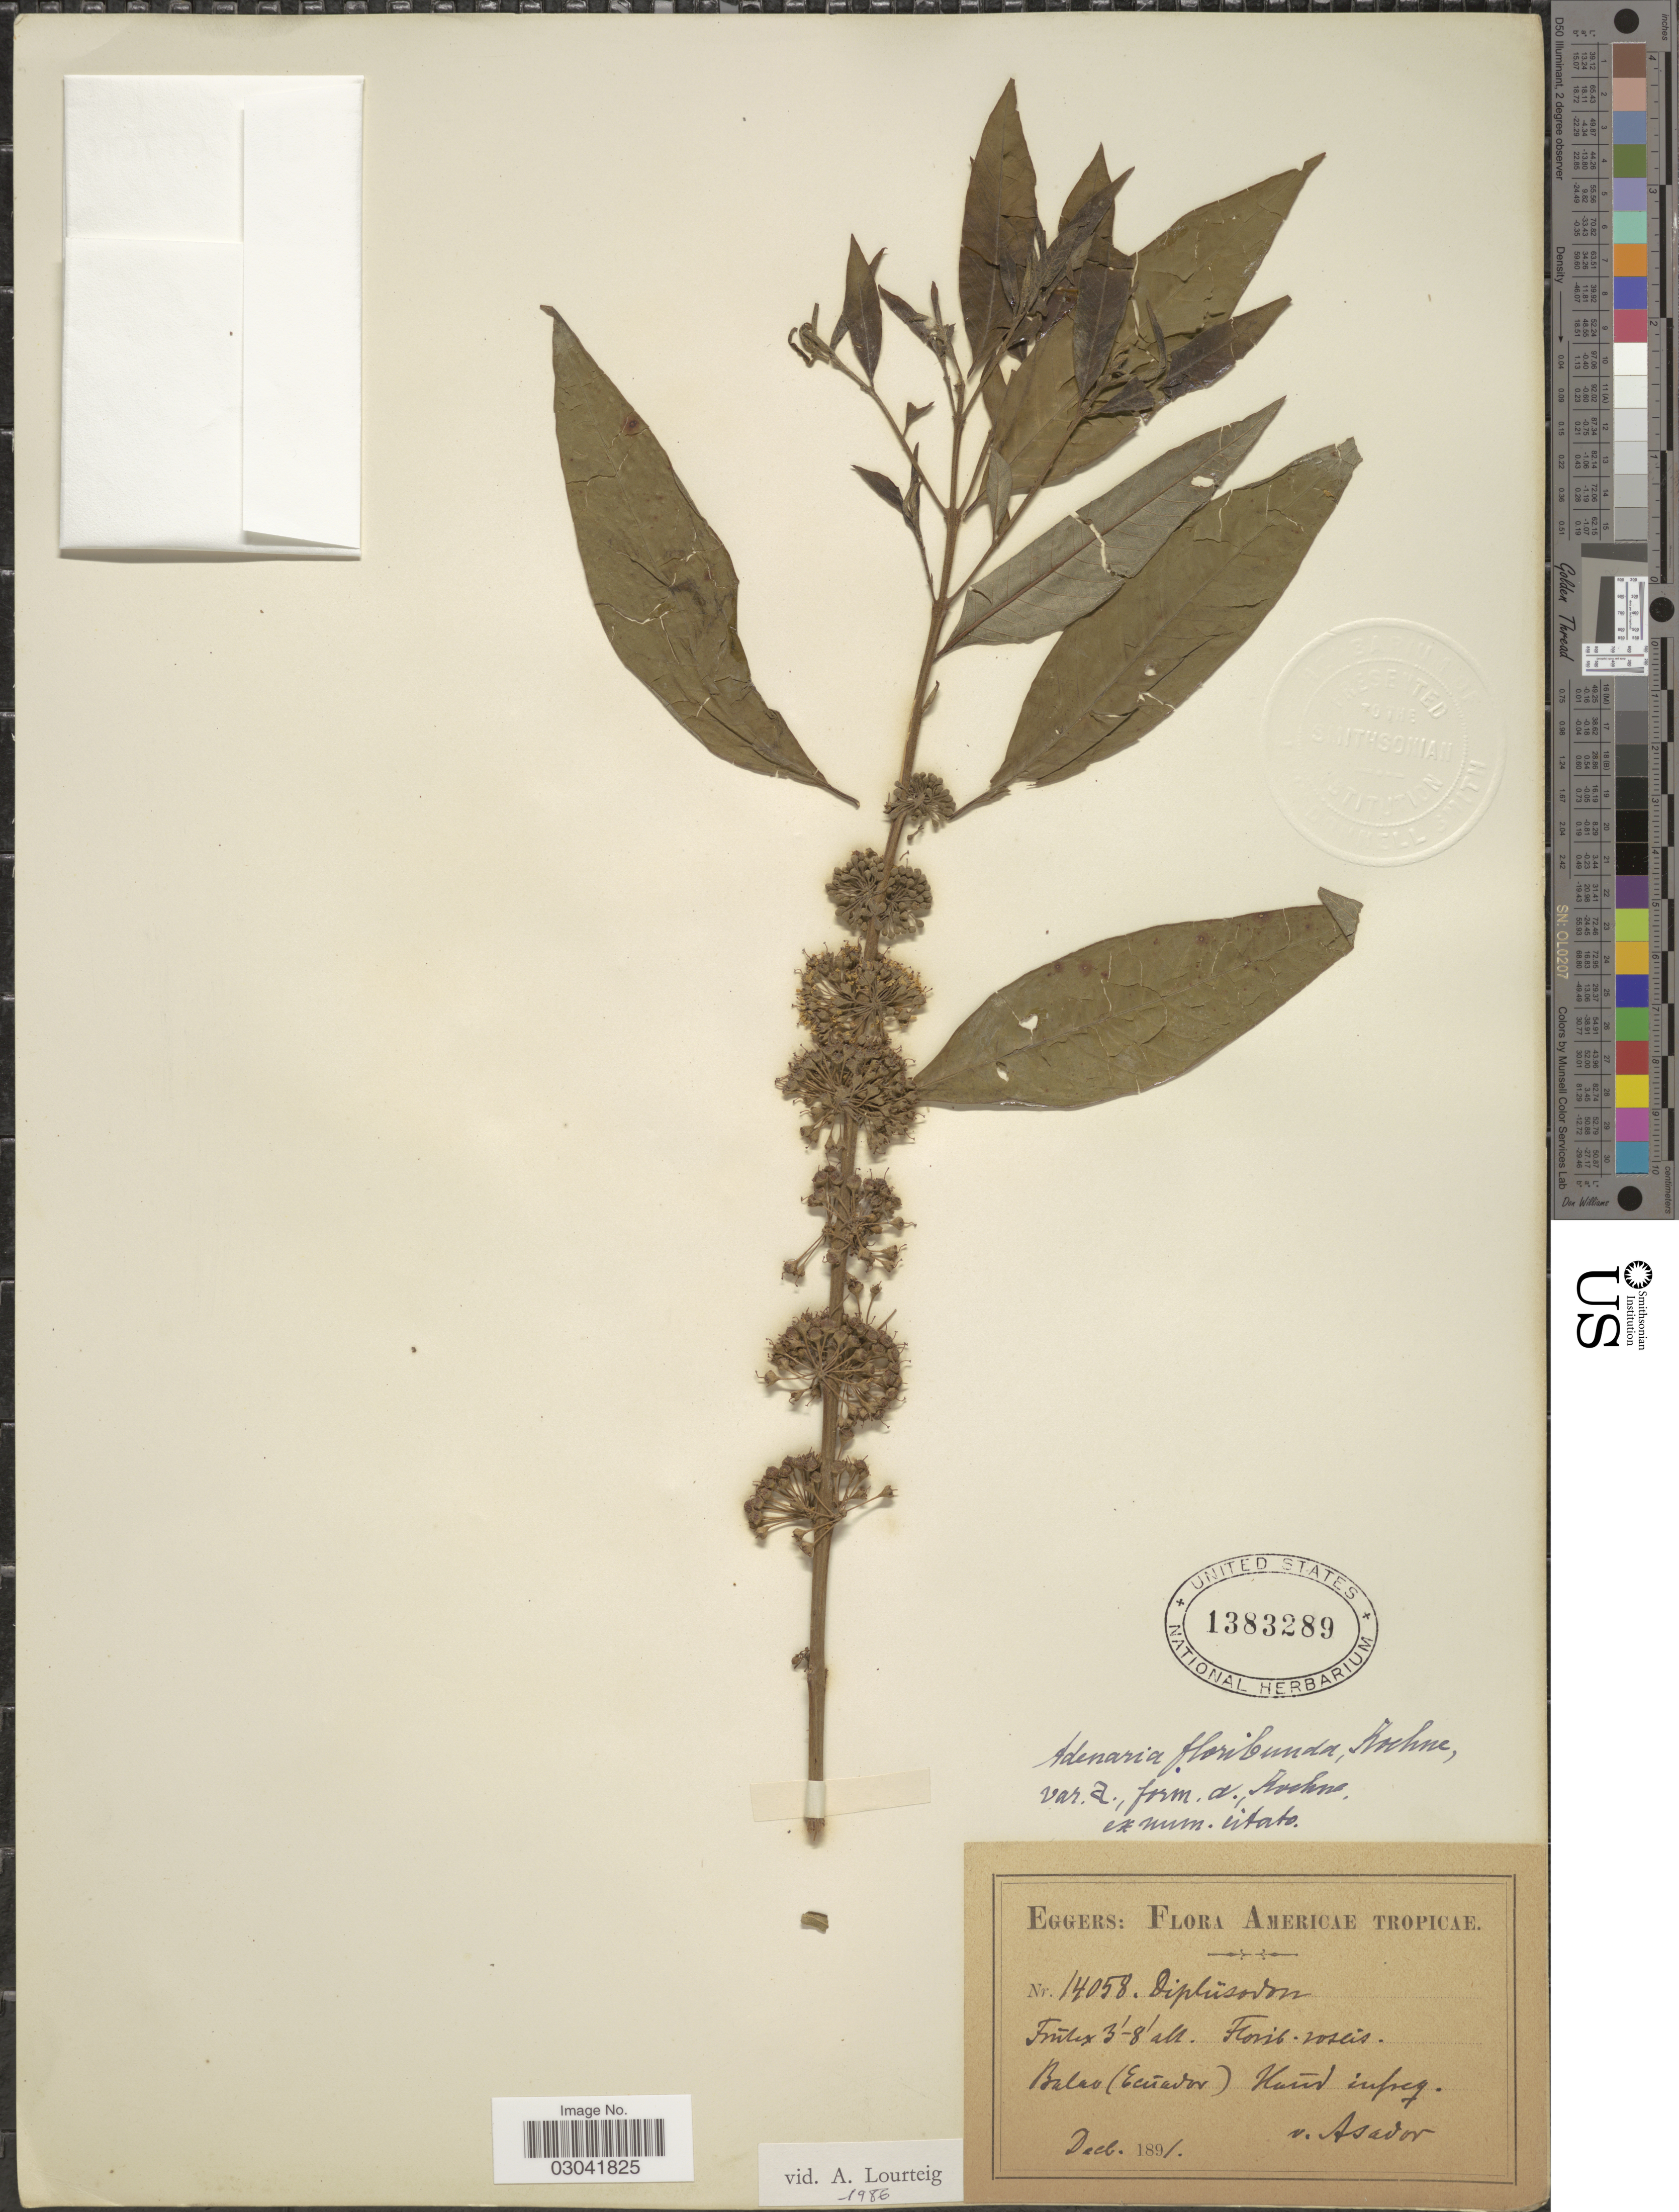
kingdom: Plantae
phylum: Tracheophyta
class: Magnoliopsida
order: Myrtales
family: Lythraceae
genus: Adenaria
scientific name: Adenaria floribunda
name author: Kunth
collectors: -. Eggers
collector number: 14058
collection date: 1891-12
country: Ecuador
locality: Balso Hound Impreg. v. Asador.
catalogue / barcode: US 1383289